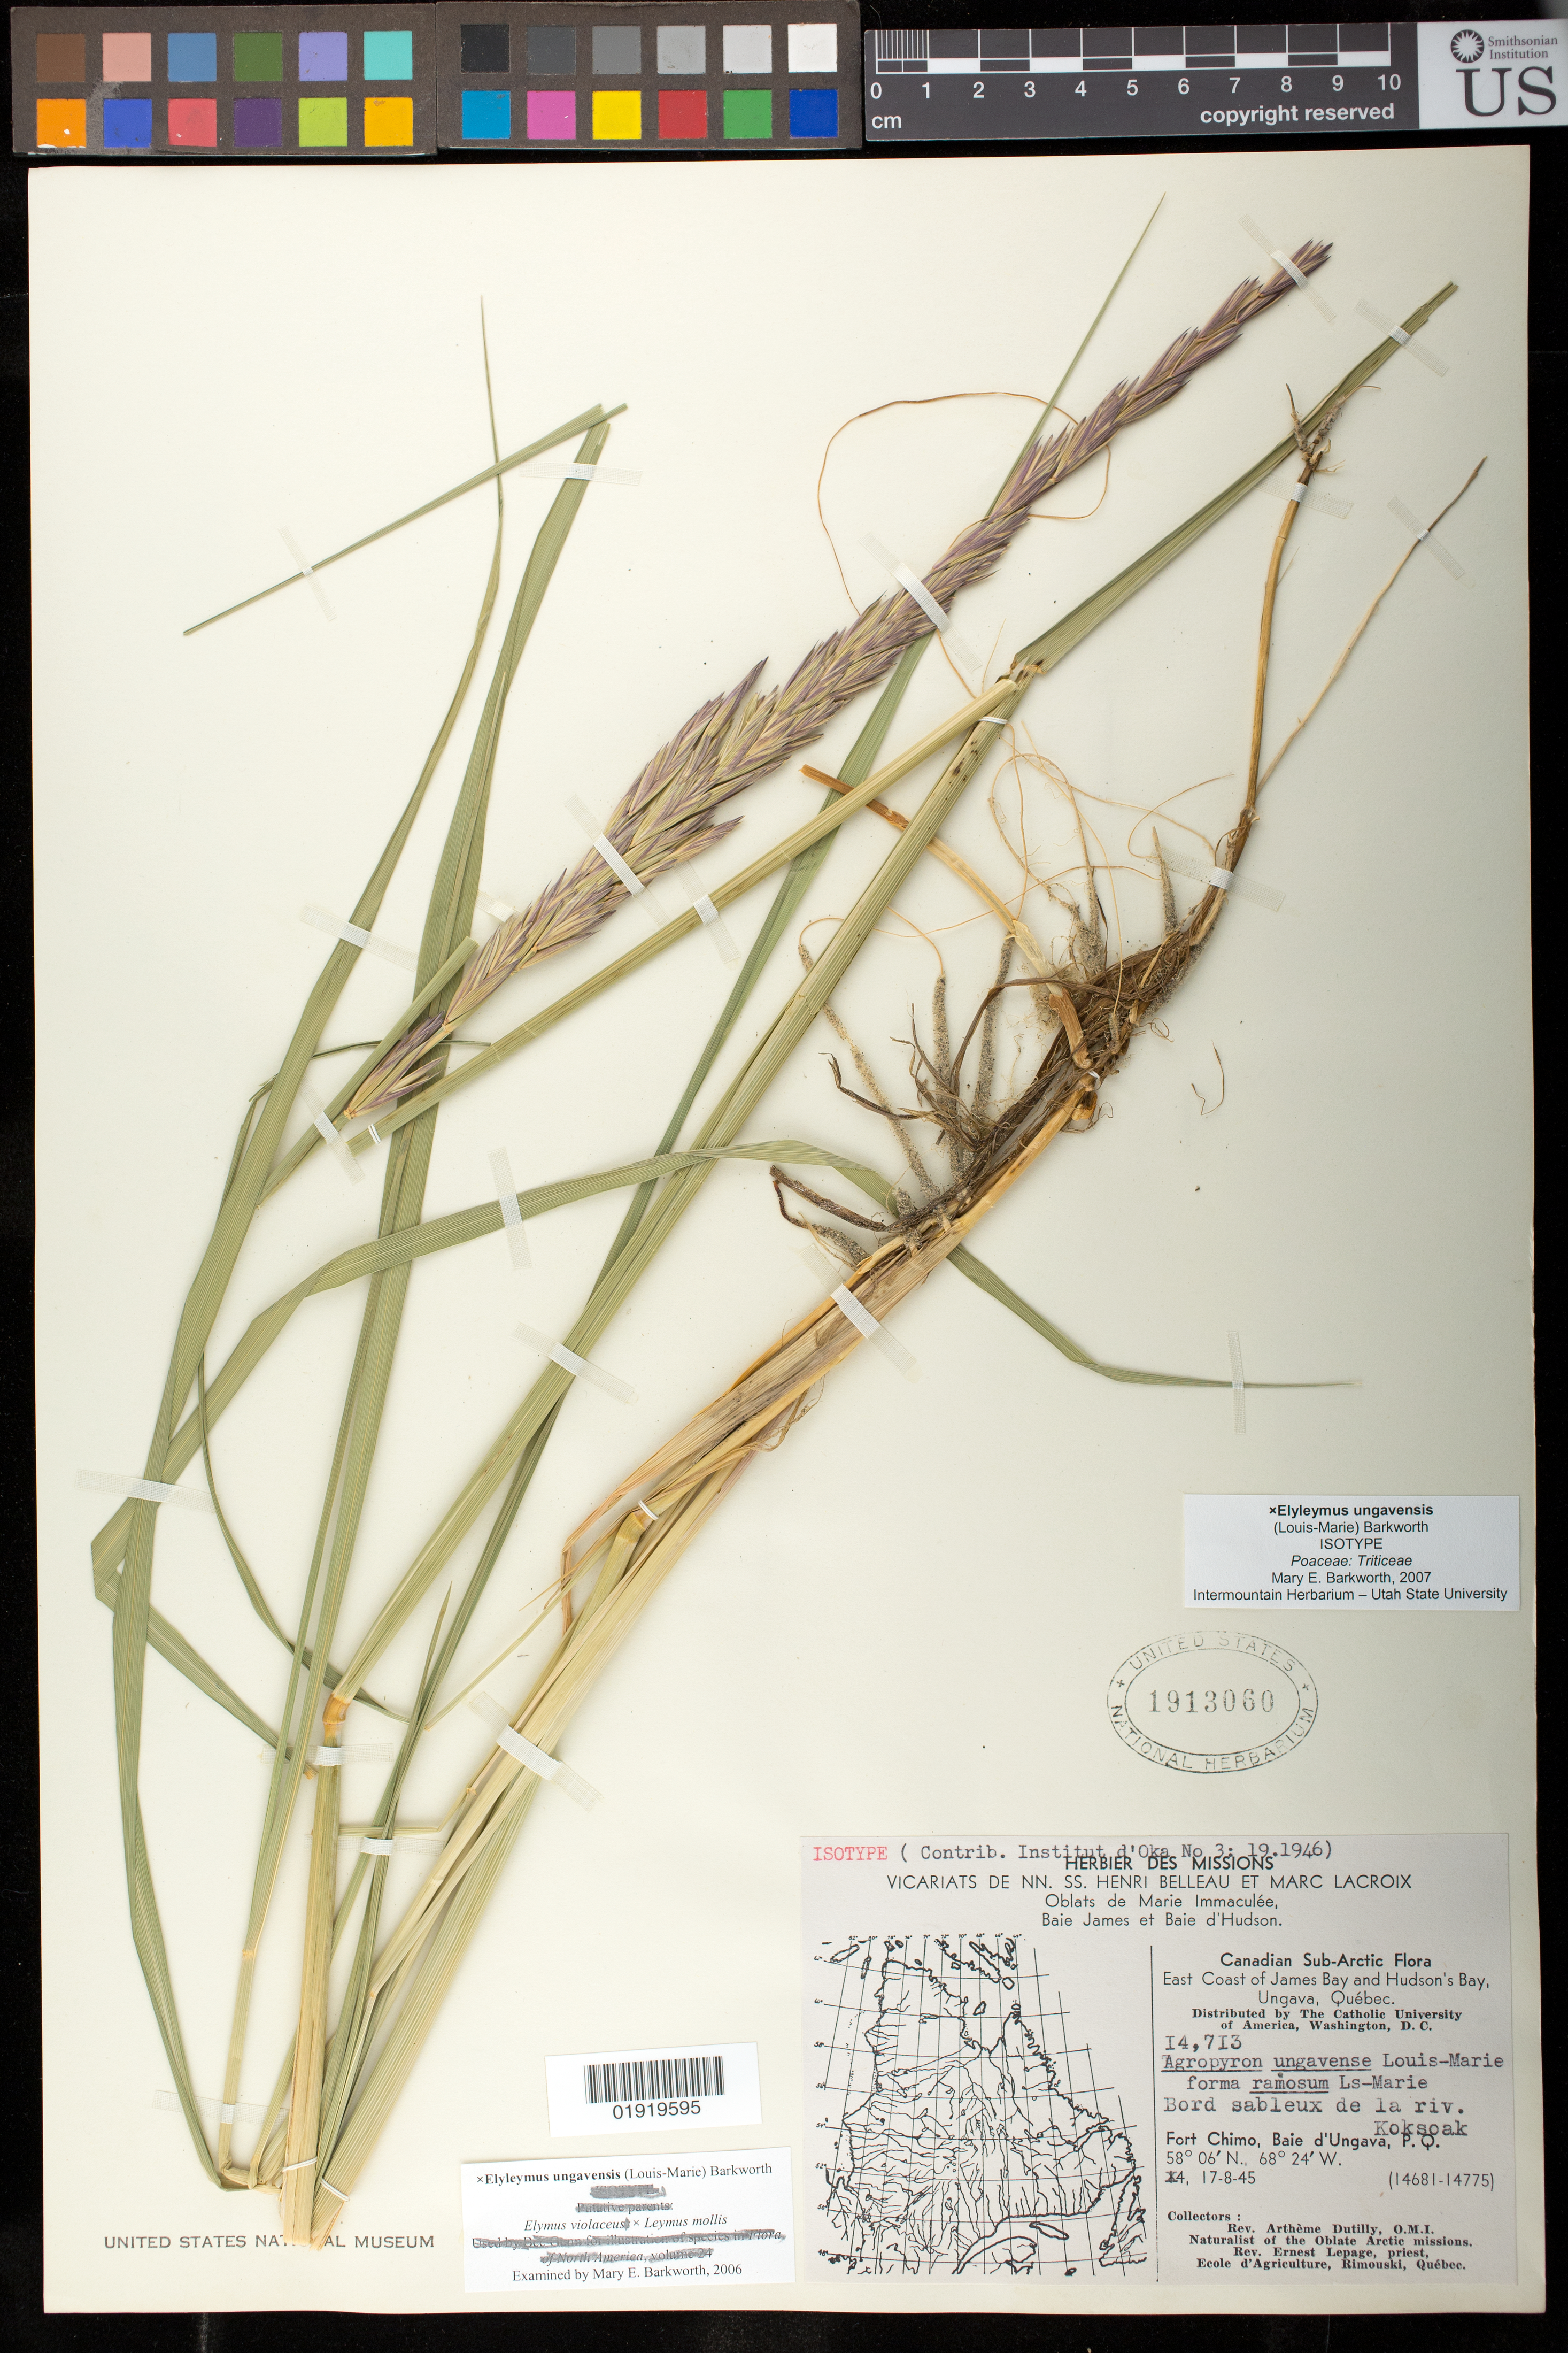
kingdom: Plantae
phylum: Tracheophyta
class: Liliopsida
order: Poales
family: Poaceae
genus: Agropyron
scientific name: Agropyron ungavense f. ramosum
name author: Louis-Marie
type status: Isotype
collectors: A. Dutilly & E. L. Lepage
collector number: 14713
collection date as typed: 17-8-45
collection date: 1945-08-17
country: Canada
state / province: Quebec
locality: Fort Chimo, Baie d'Ungava, P.Q.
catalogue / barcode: US 1913060